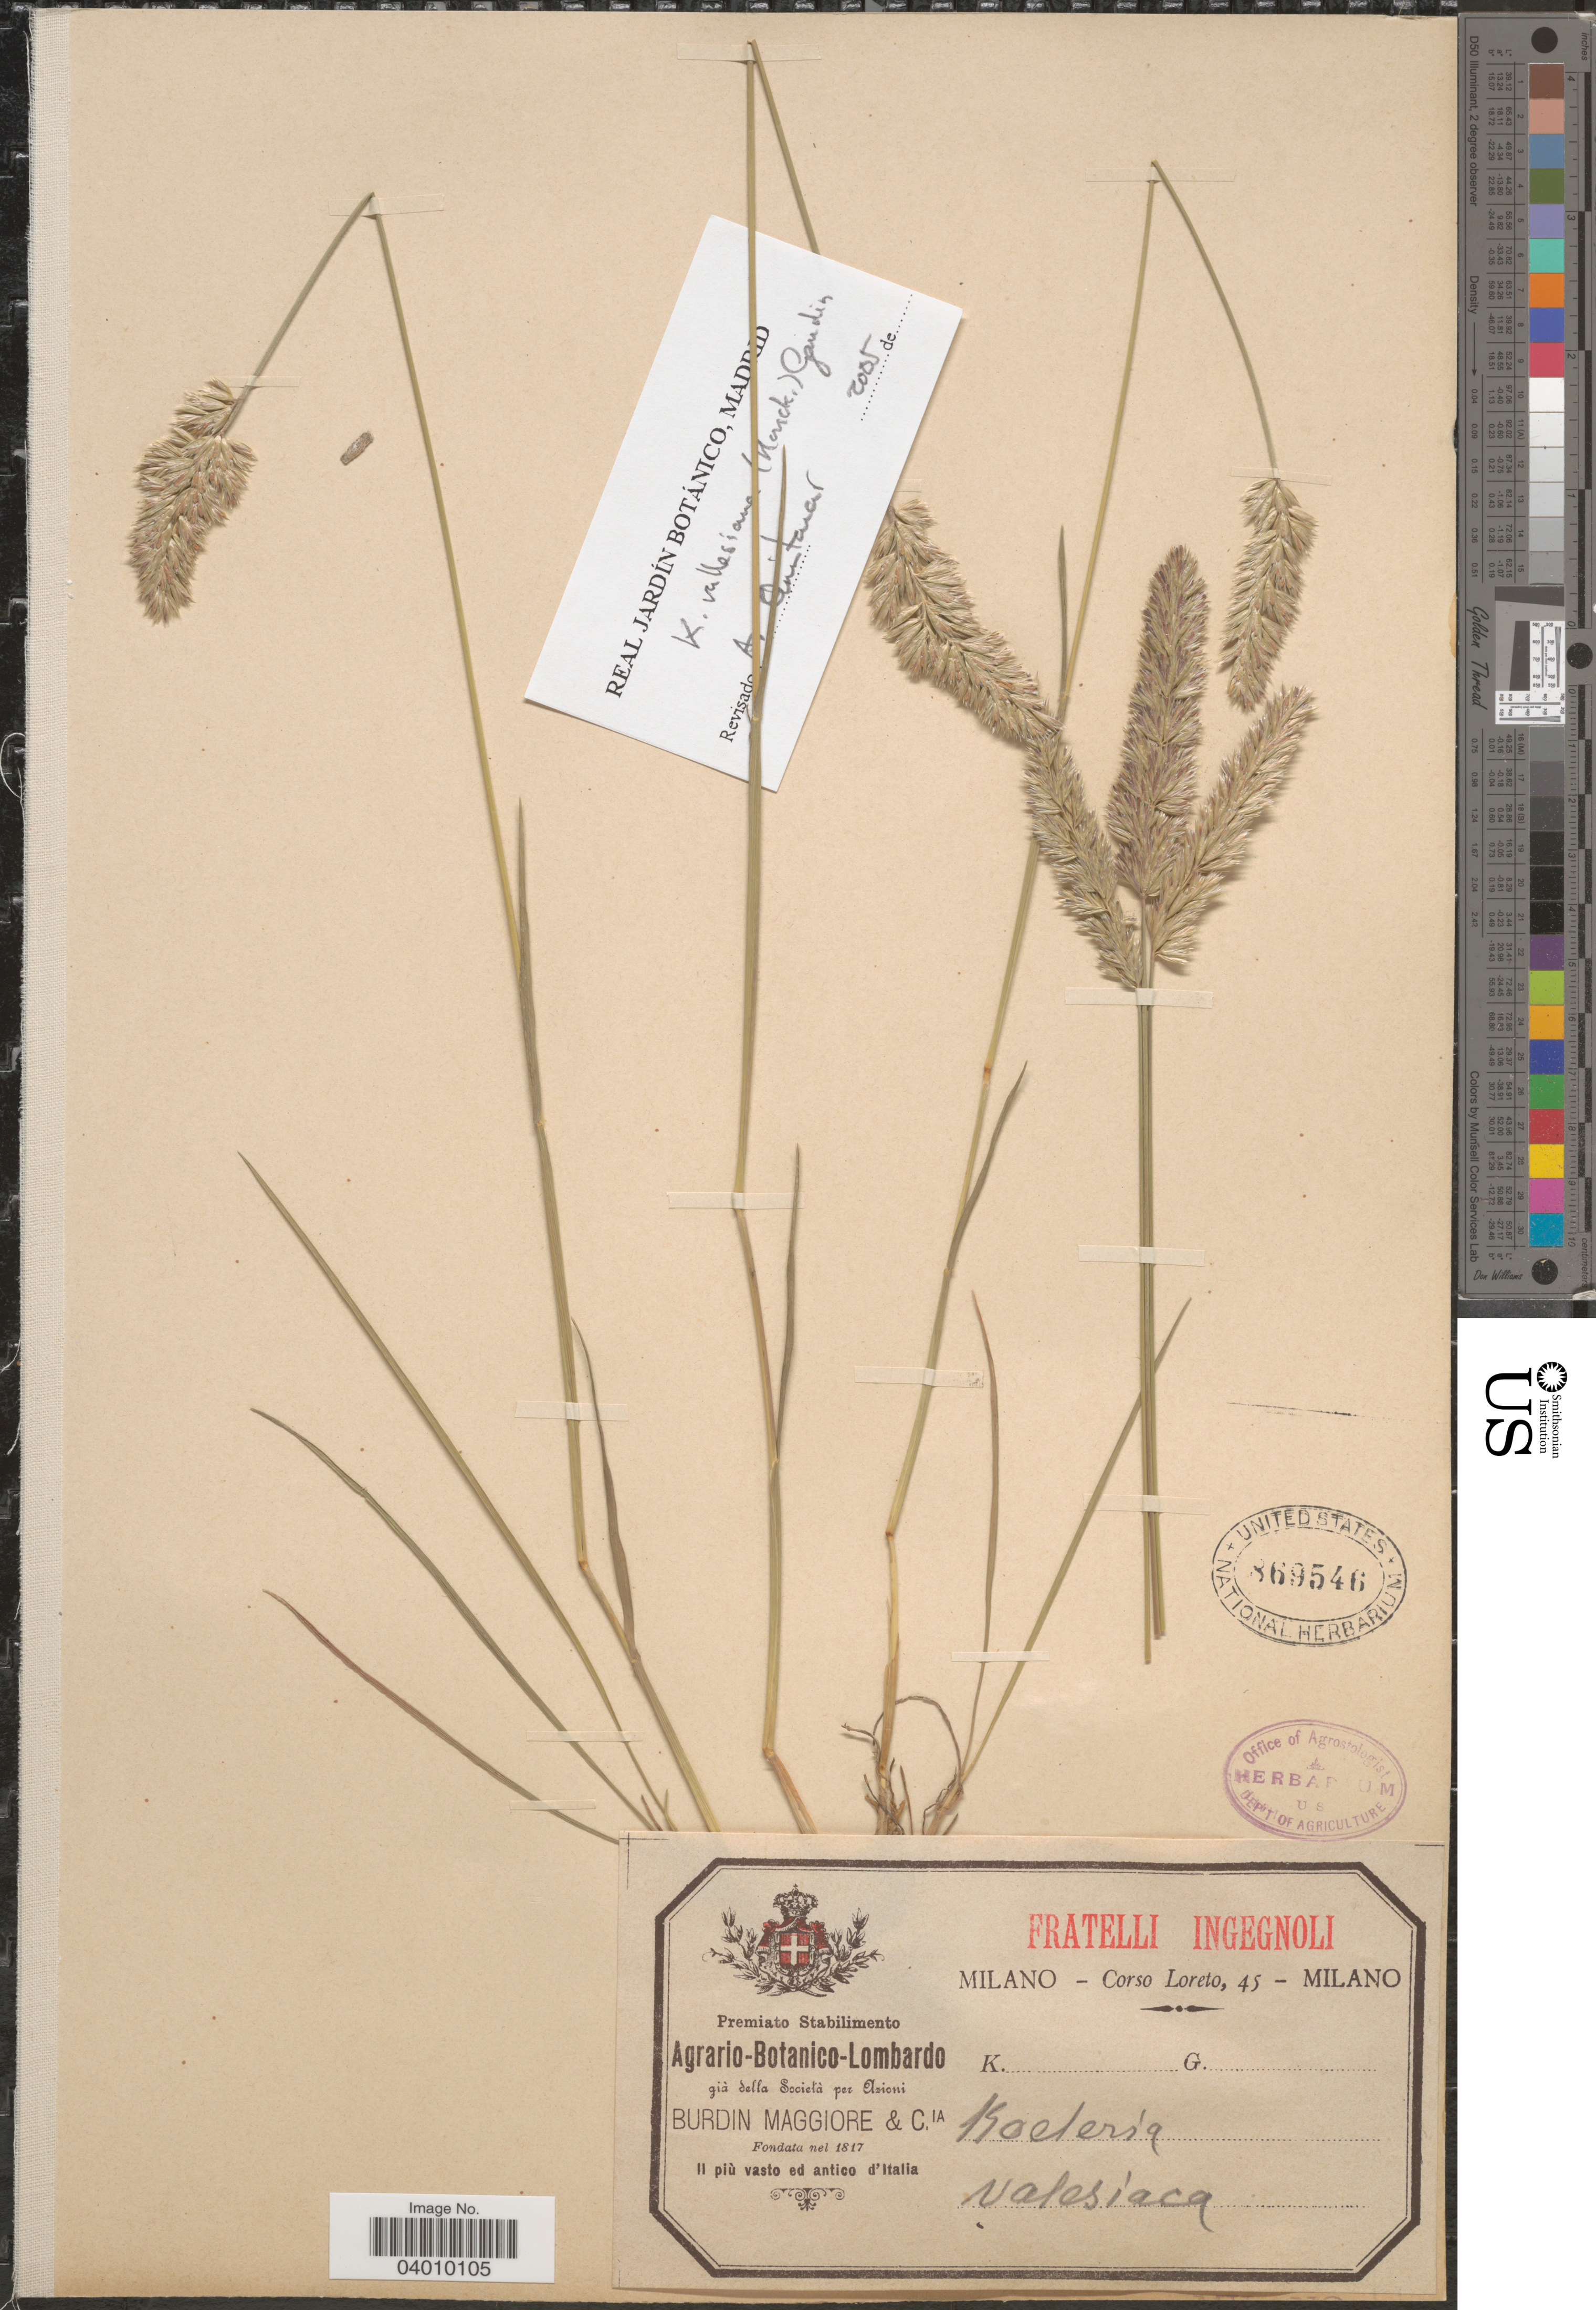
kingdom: Plantae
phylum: Tracheophyta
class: Liliopsida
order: Poales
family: Poaceae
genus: Koeleria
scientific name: Koeleria vallesiana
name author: (Honck.) Gaudin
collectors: Loreto, C.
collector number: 45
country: Italy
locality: Milano. Il più vasto ed antico d'Italia.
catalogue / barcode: US 869546